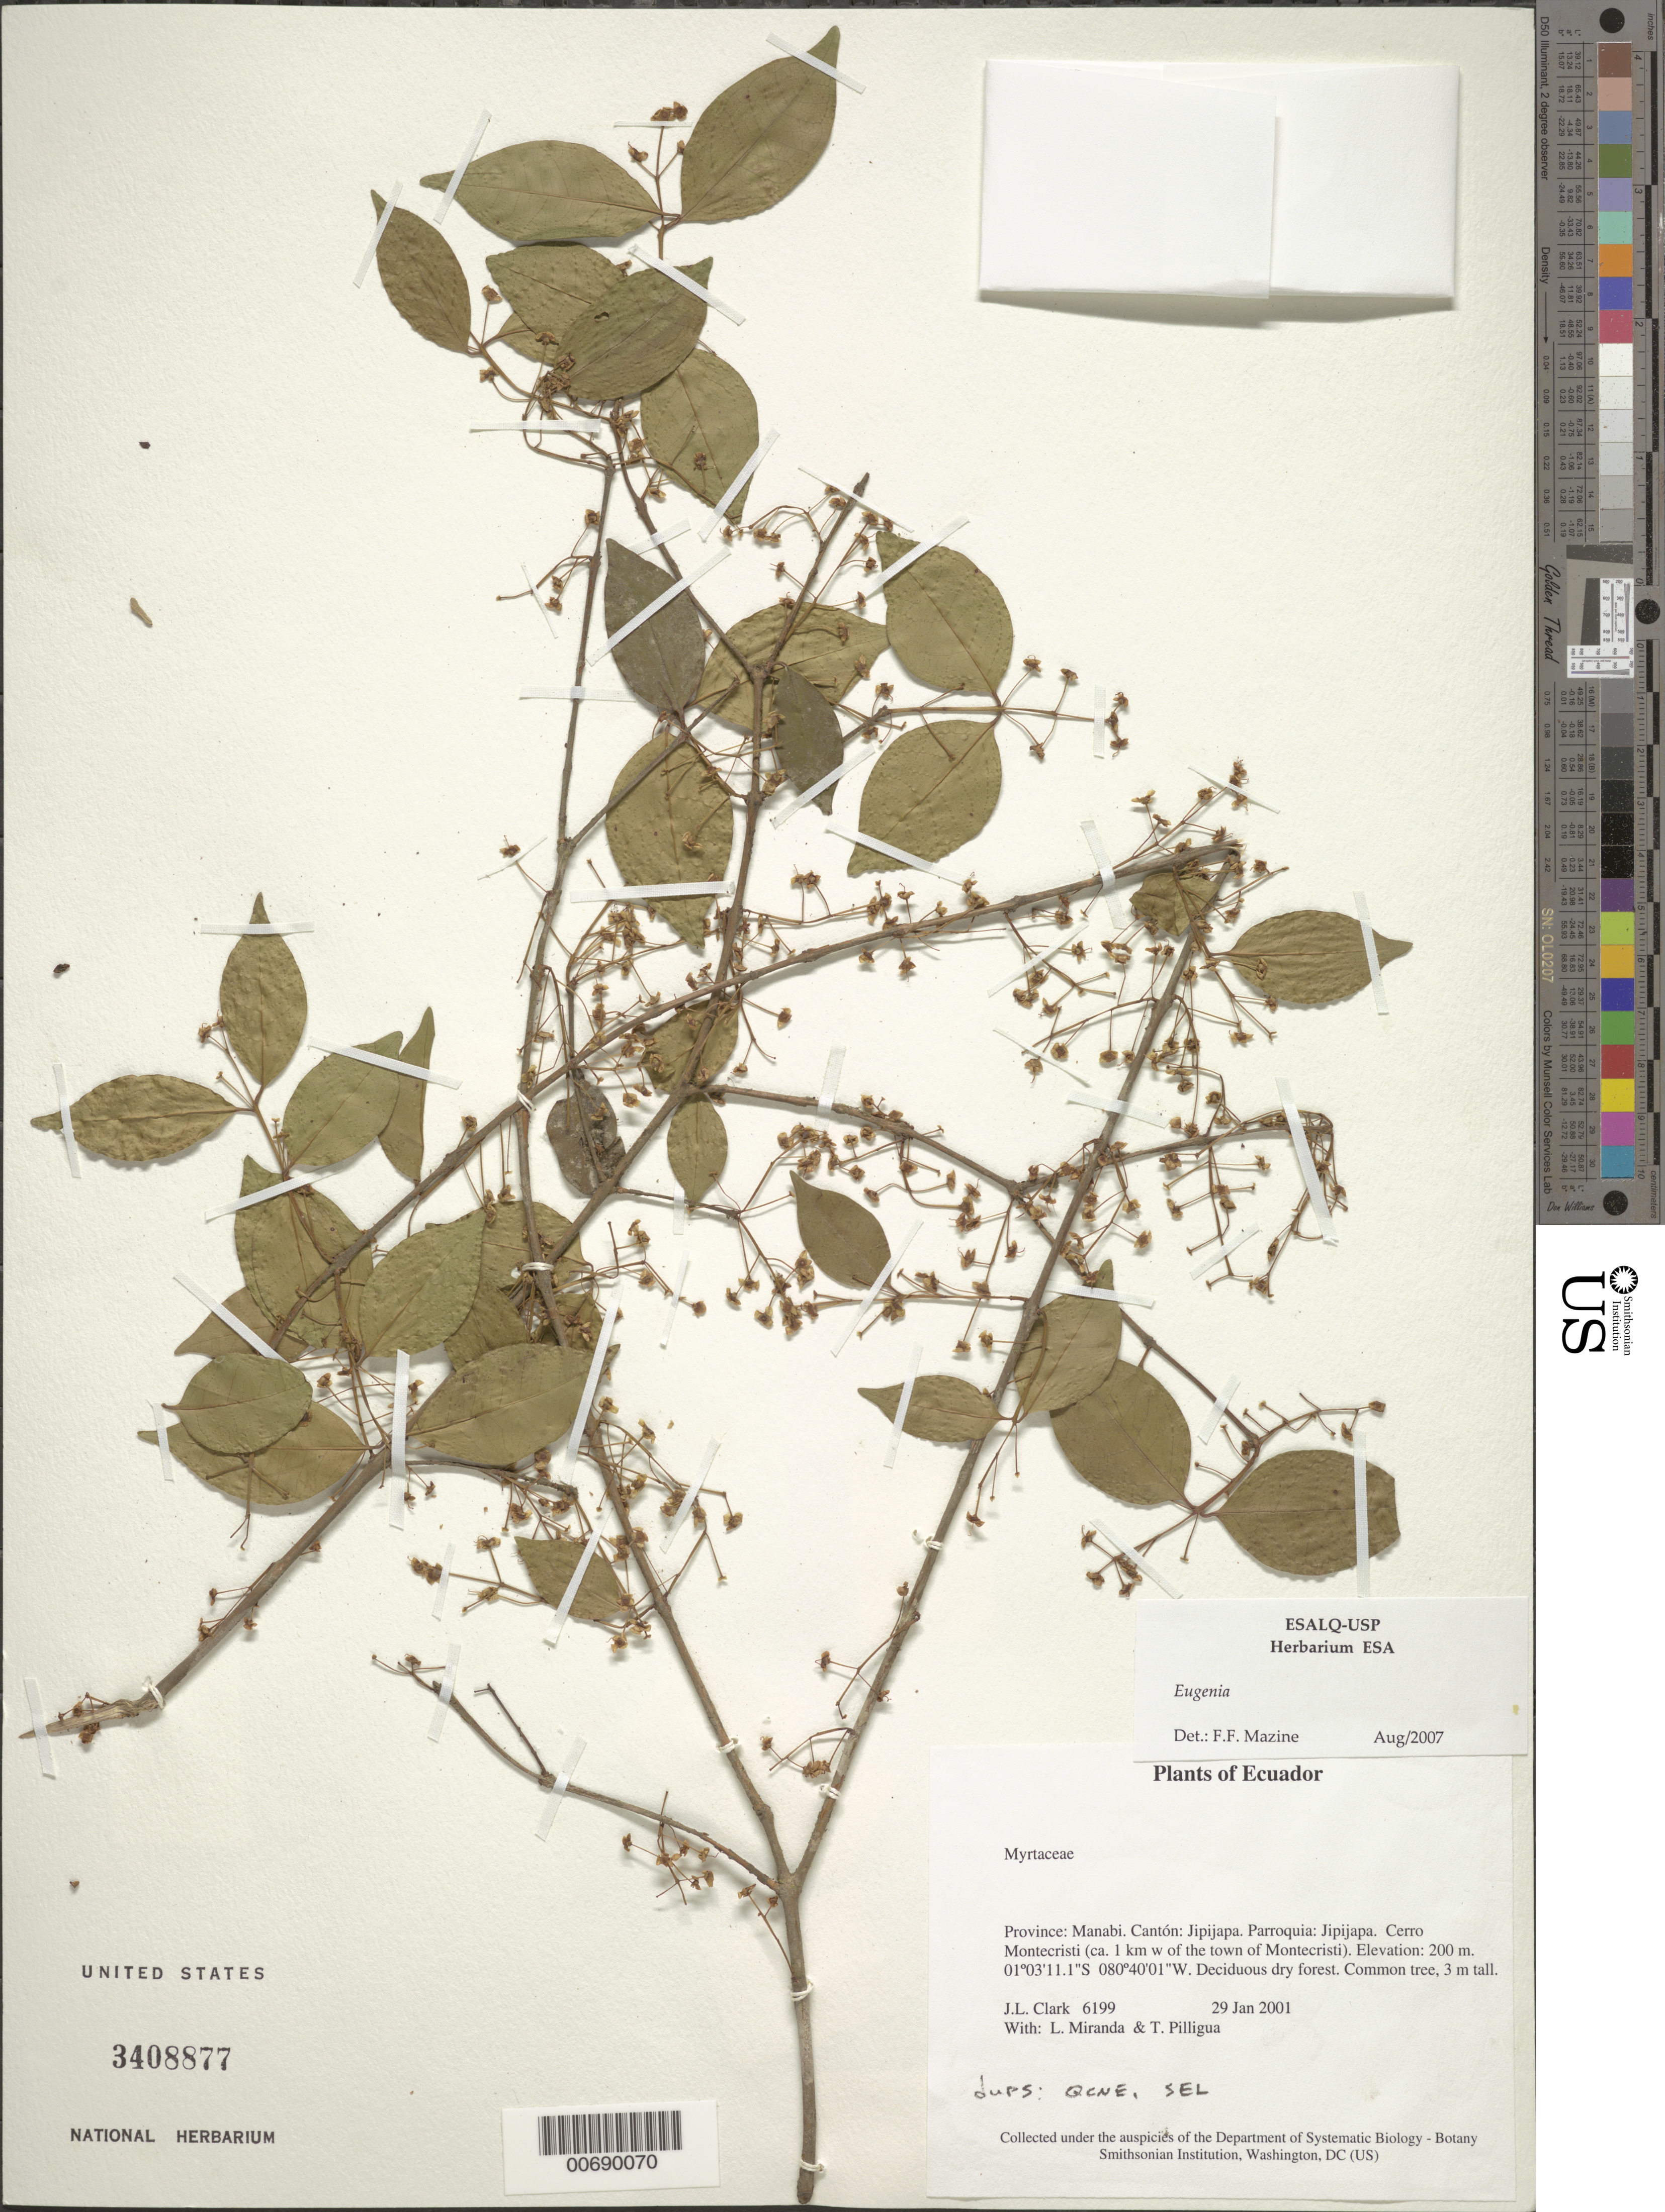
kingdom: Plantae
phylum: Tracheophyta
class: Magnoliopsida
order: Myrtales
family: Myrtaceae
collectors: J. L. Clark, L. Miranda & T. Pilligua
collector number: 6199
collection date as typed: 29 Jan 2001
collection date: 2001-01-29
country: Ecuador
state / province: Manabí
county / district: Jipijapa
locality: Parroquia: Jipijapa. Cerro Montecristi (ca. 1 km W of the town of Montecristi).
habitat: Deciduous dry forest.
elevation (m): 200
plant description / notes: QCNE, SEL, US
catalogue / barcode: US 3408877